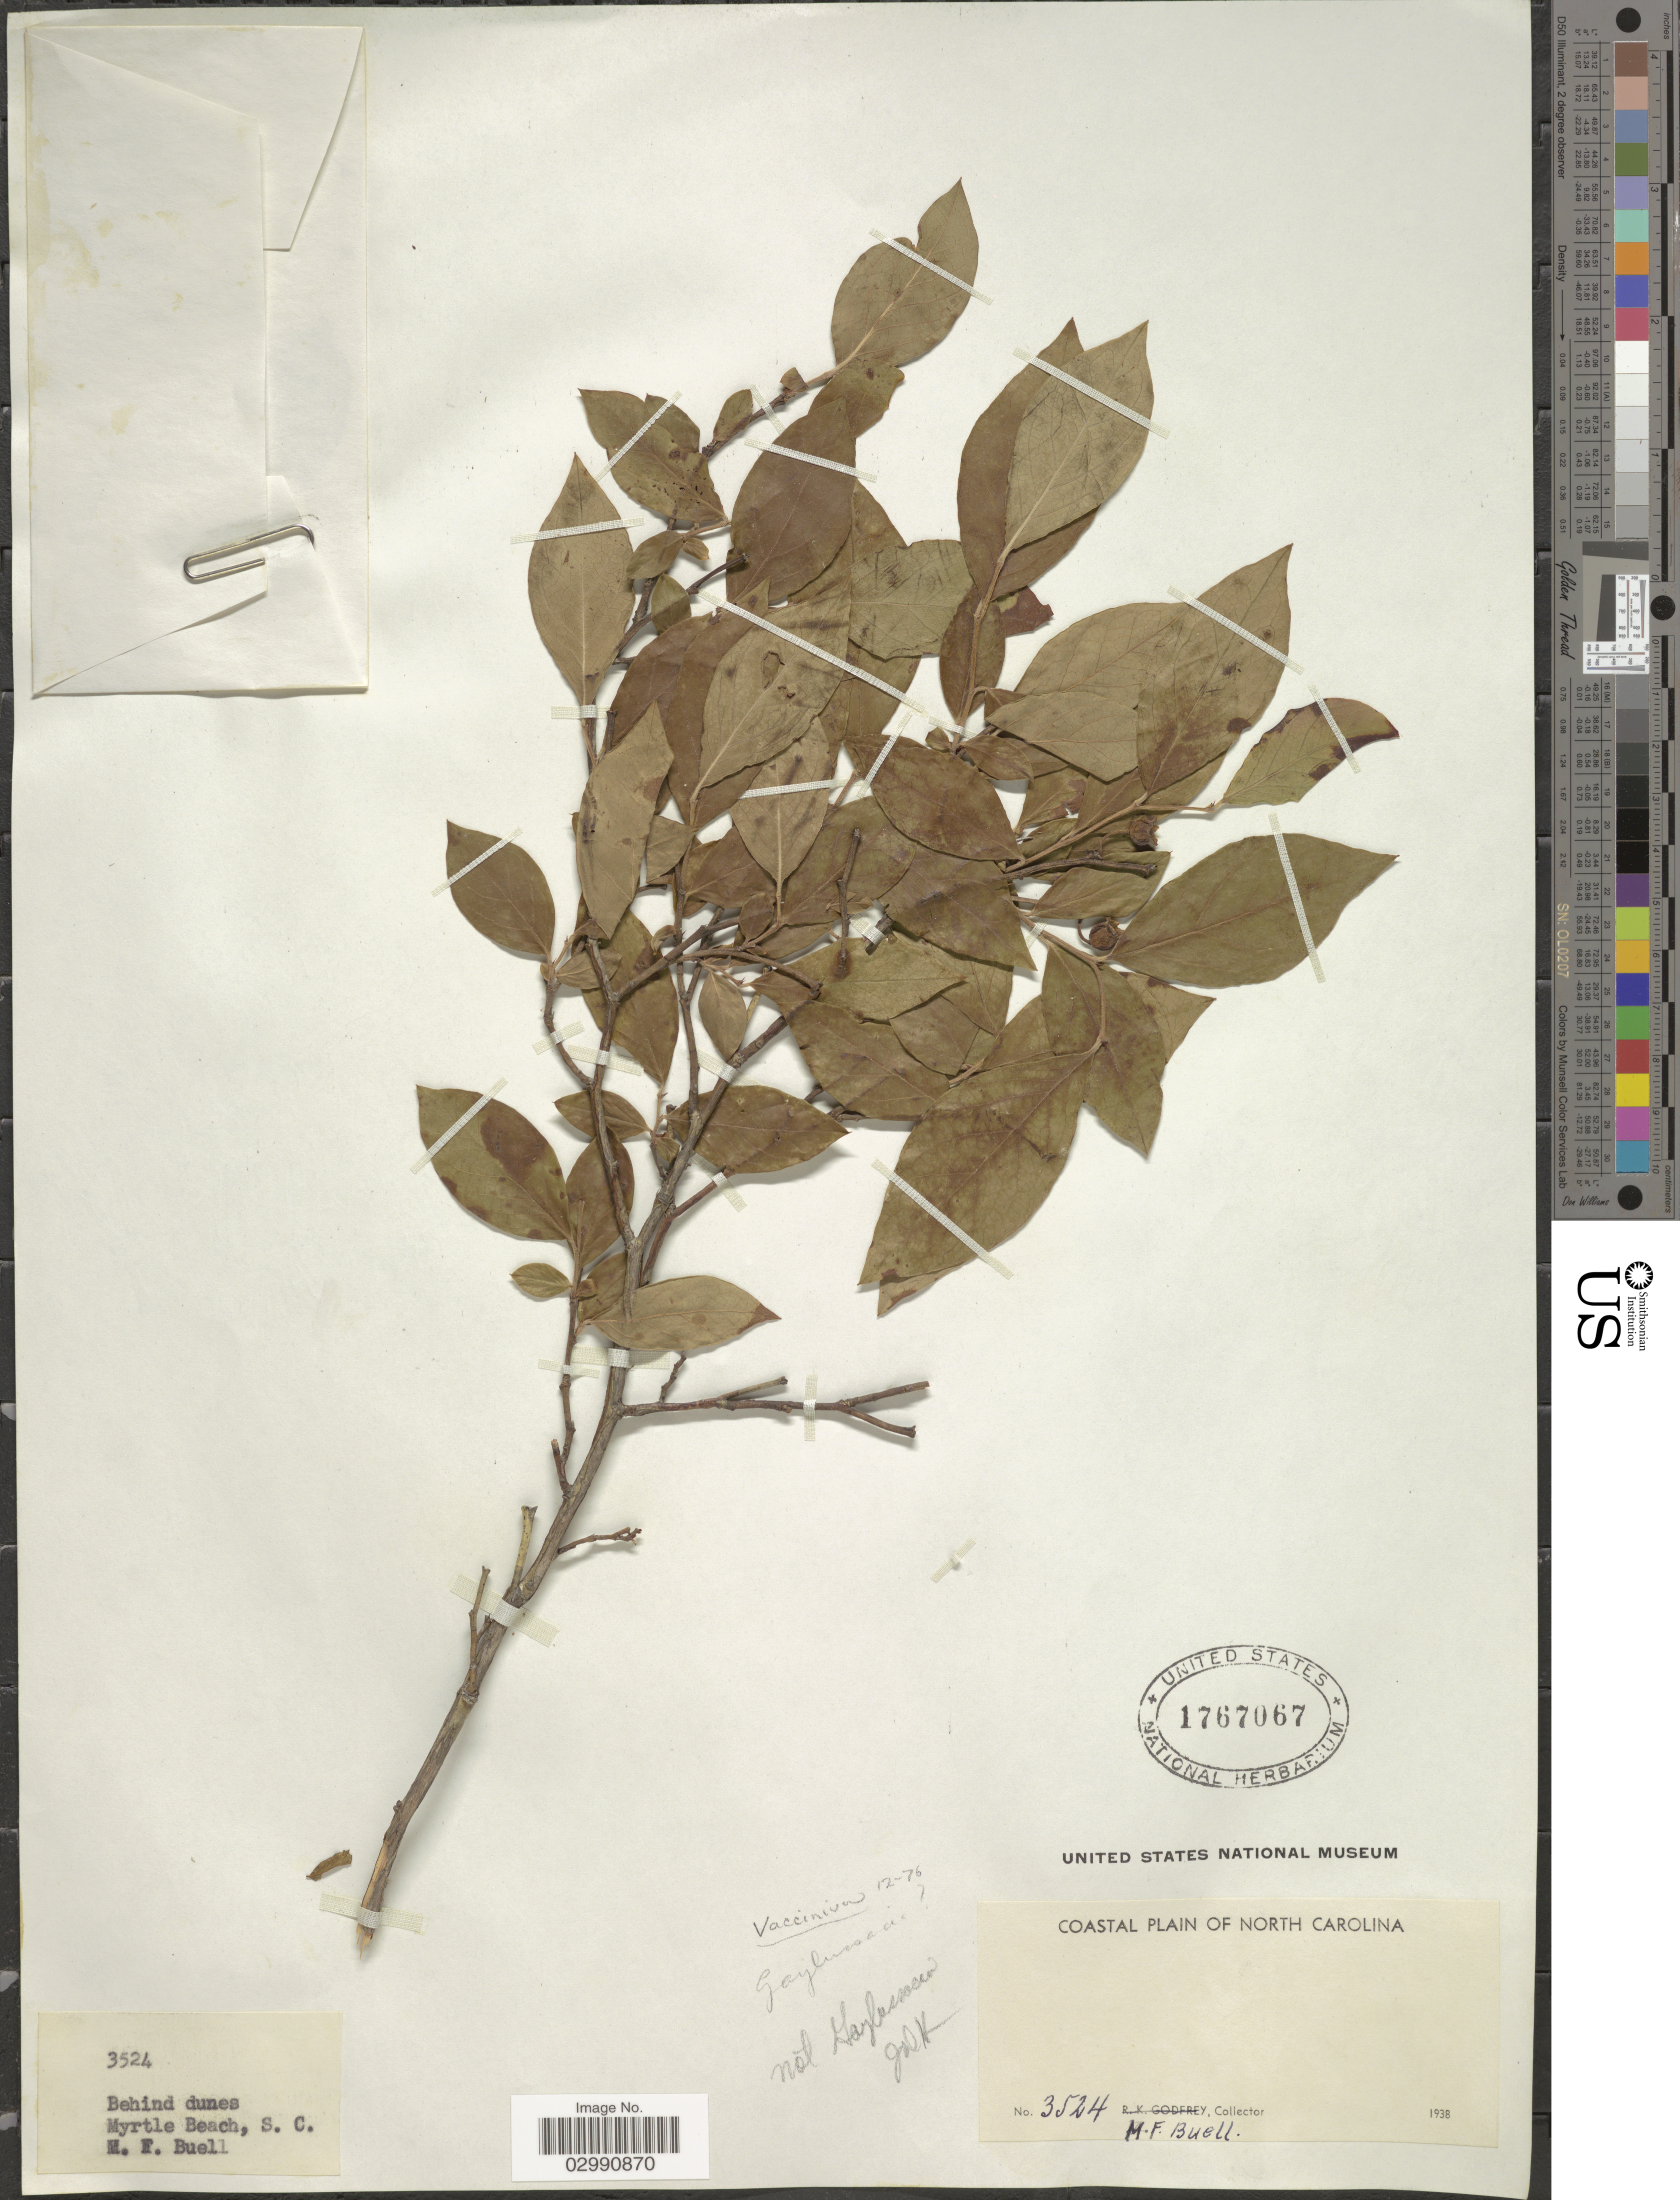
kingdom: Plantae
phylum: Tracheophyta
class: Magnoliopsida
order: Ericales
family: Ericaceae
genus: Vaccinium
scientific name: Vaccinium sp.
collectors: M. Buell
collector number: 3524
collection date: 1938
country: United States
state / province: South Carolina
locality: Behind dunes. Myrtle Beach, S.C.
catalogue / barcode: US 1767067